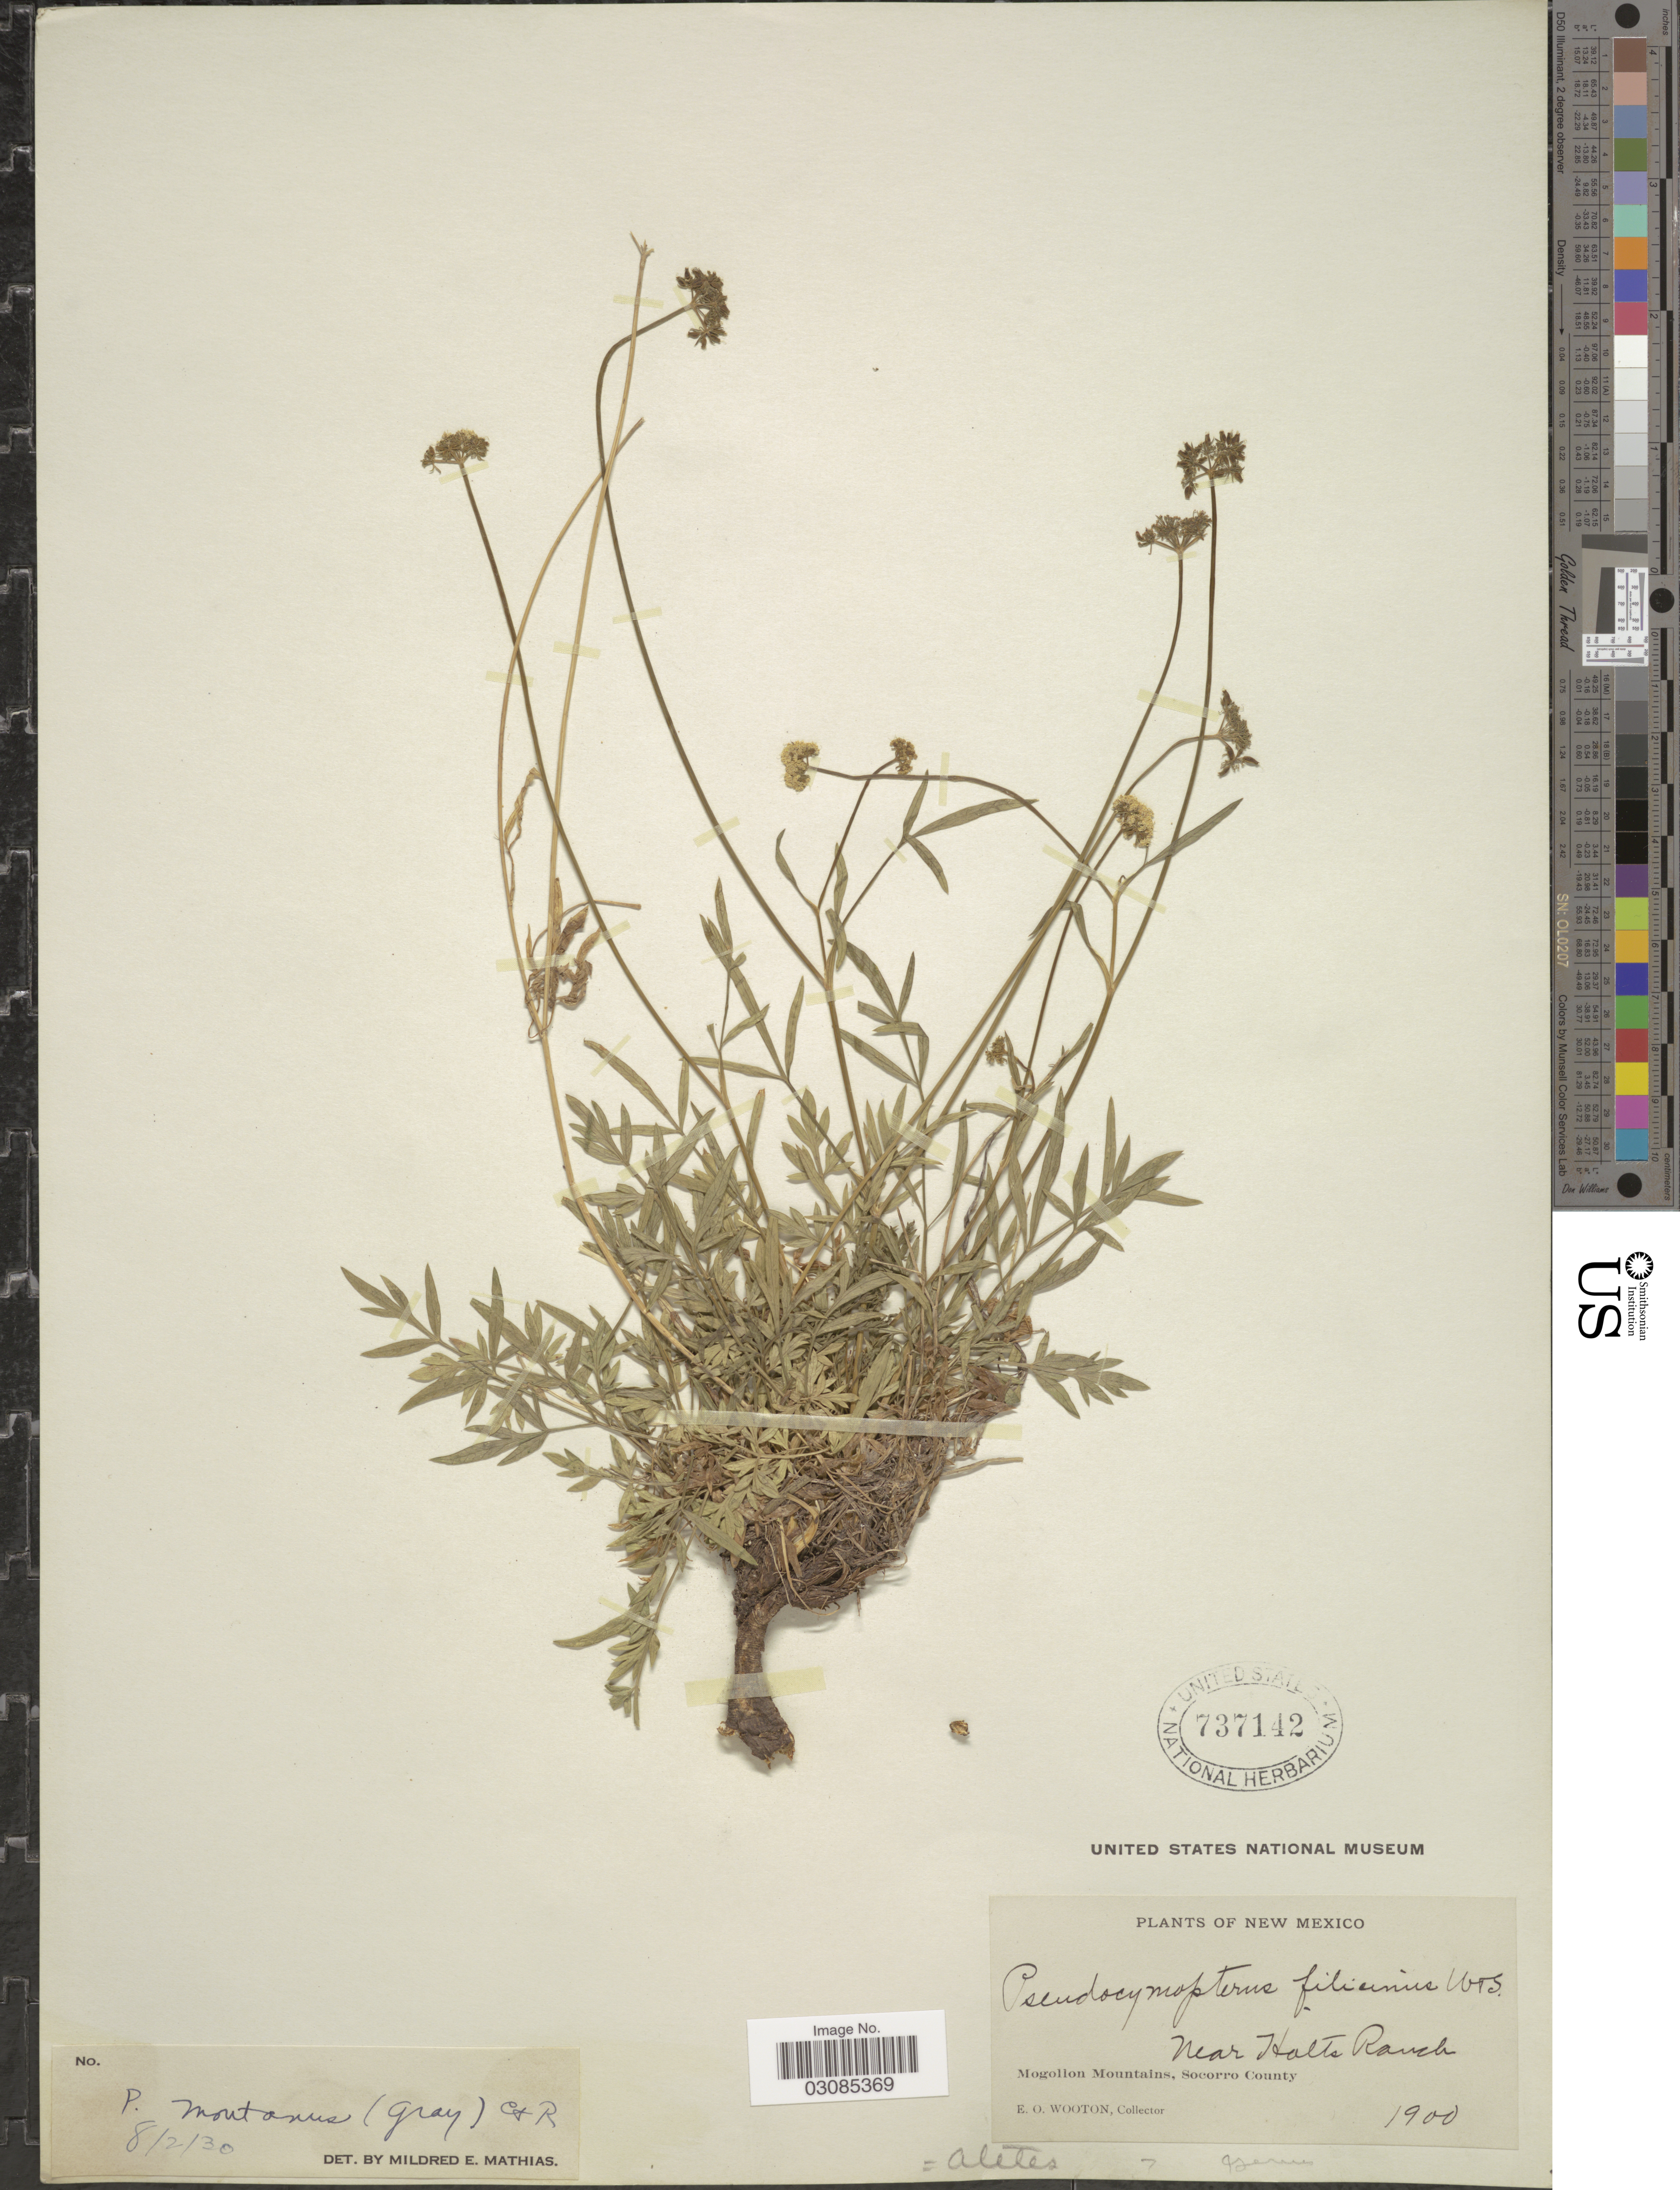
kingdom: Plantae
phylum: Tracheophyta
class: Magnoliopsida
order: Apiales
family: Apiaceae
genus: Aletes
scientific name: Aletes sp.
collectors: E. O. Wooton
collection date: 1900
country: United States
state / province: New Mexico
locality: Near Halts Ranch. Mogollon Mountains, Socorro County.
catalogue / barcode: US 737142